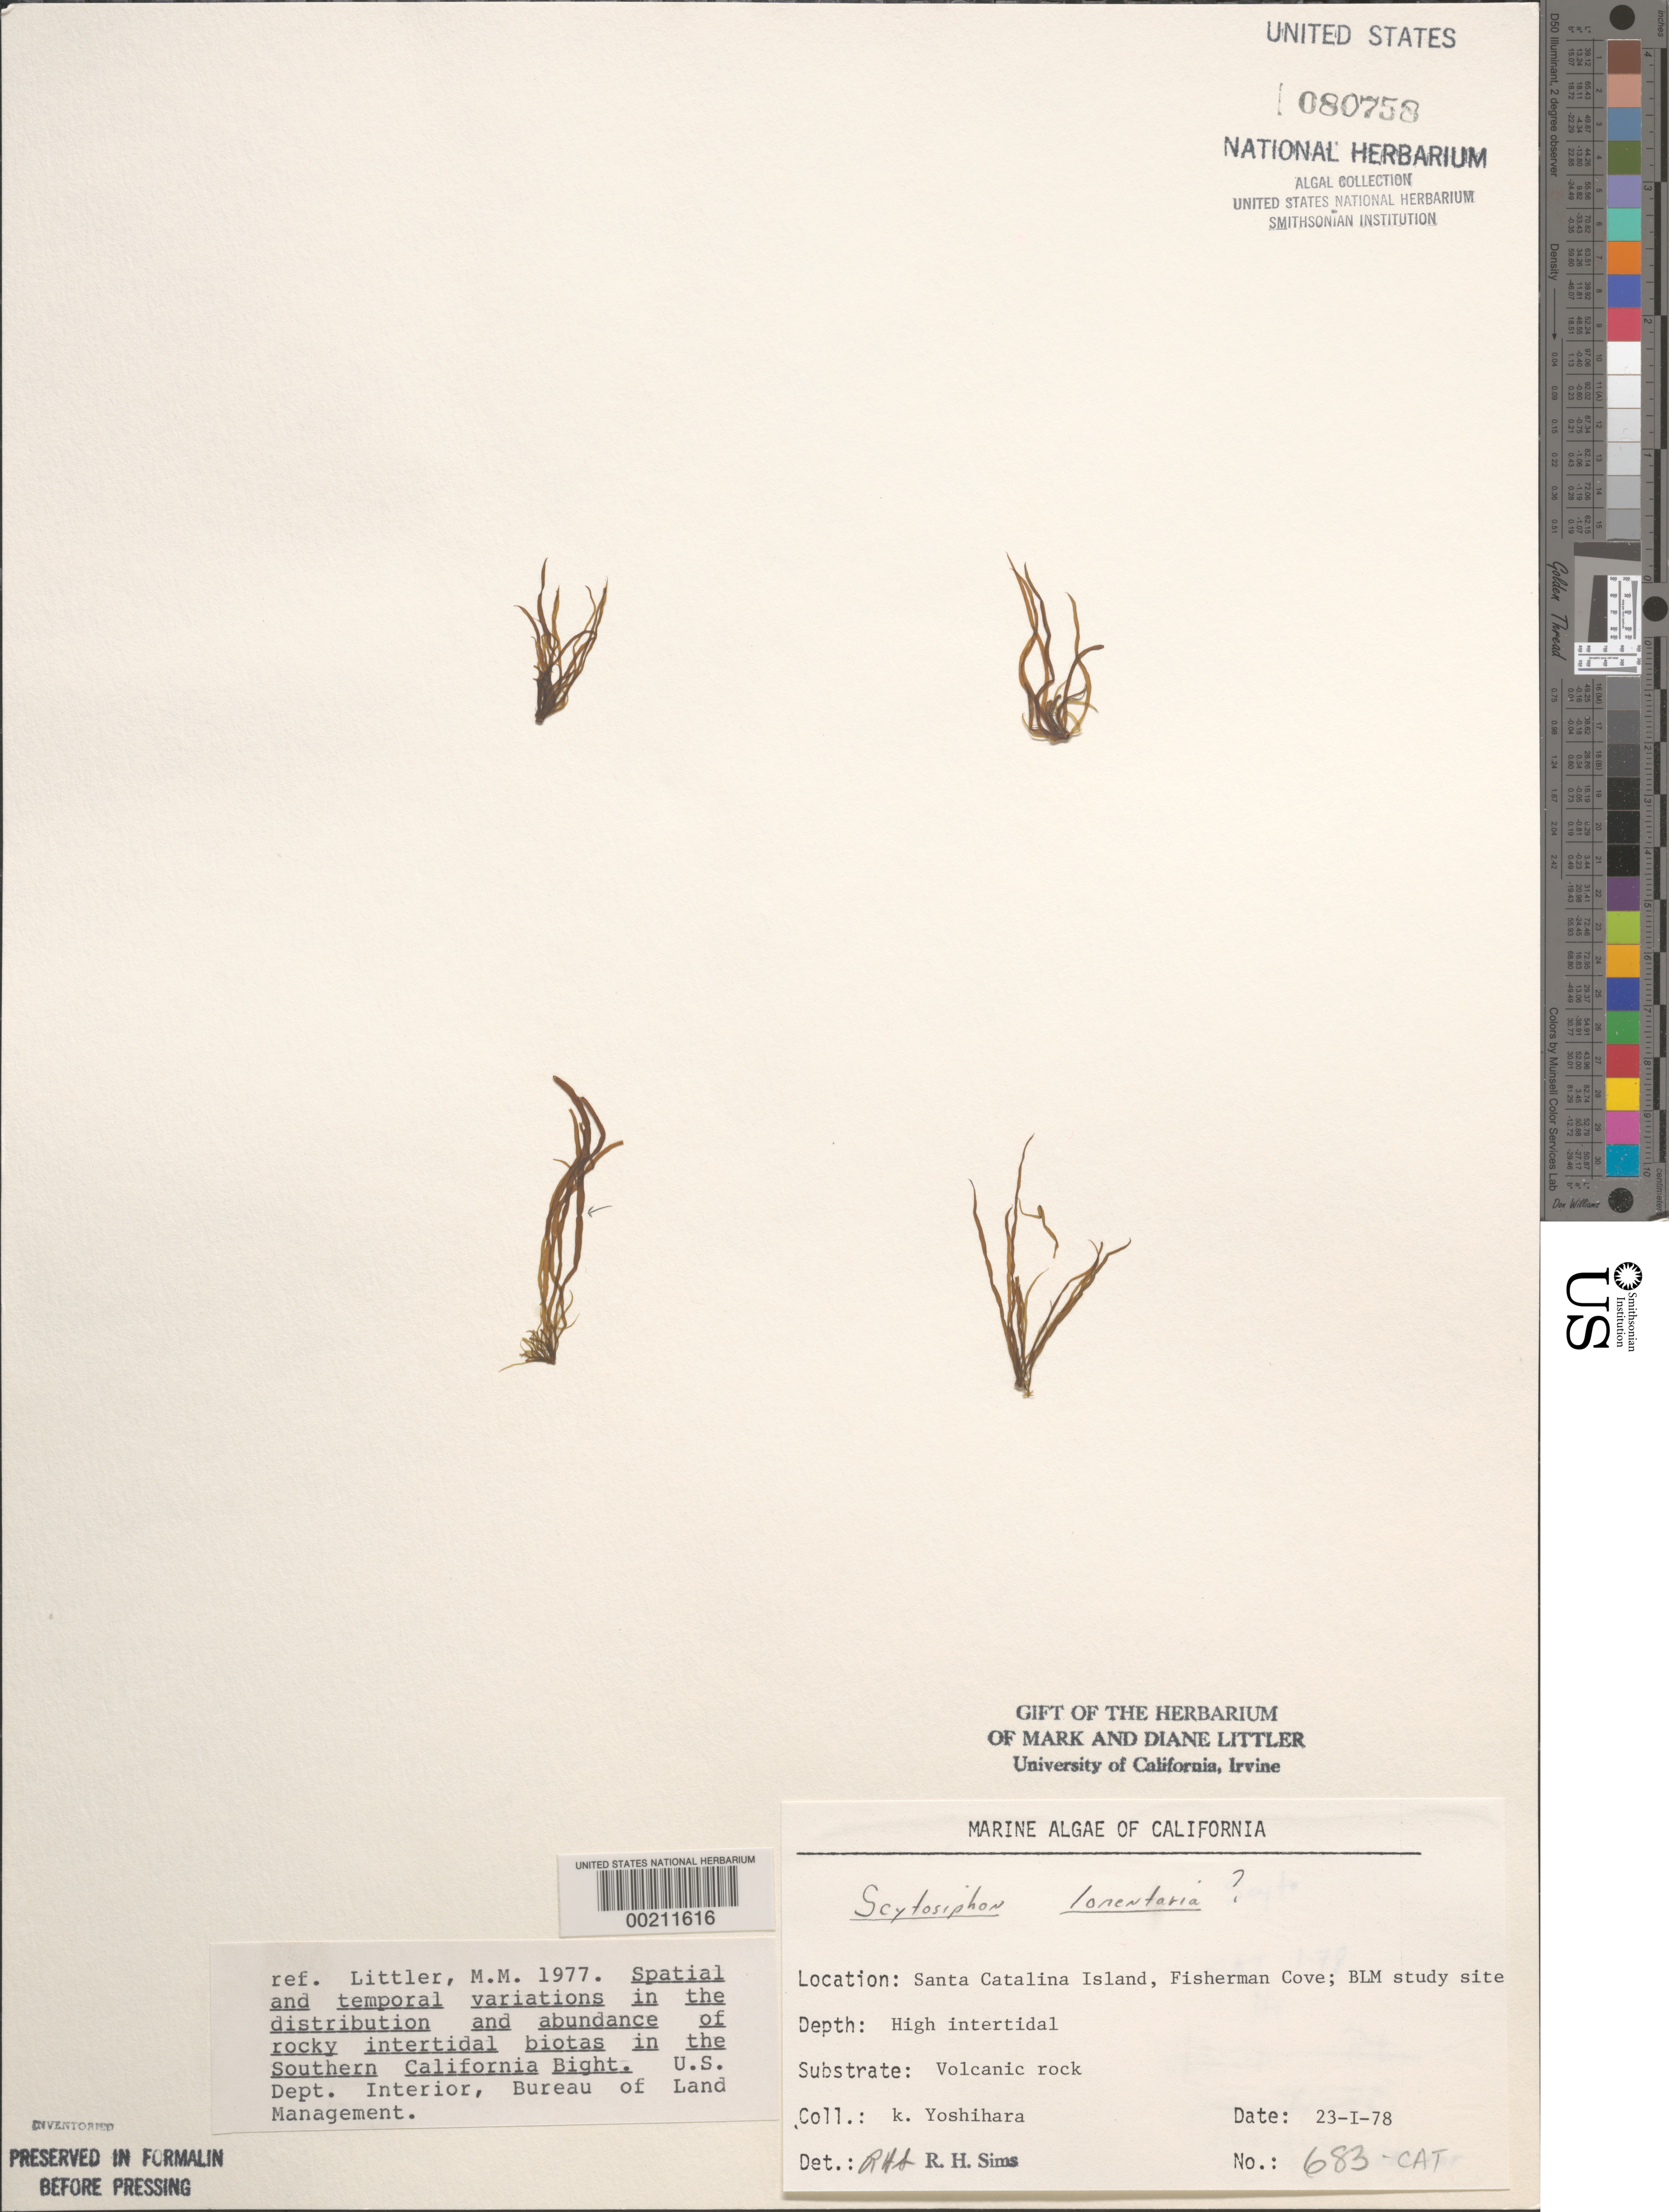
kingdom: Chromista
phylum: Ochrophyta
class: Phaeophyceae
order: Scytosiphonales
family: Scytosiphonaceae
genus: Scytosiphon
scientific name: Scytosiphon lomentaria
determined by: Sims, Robert H.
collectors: K. Yoshihara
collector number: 683-cat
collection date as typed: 23 Jan 1978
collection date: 1978-01-23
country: United States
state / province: California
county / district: Los Angeles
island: Santa Catalina Island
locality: Fishermen Cove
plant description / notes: BLM-SOCALBIGHT Rocky Intertidal Survey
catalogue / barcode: US 80758